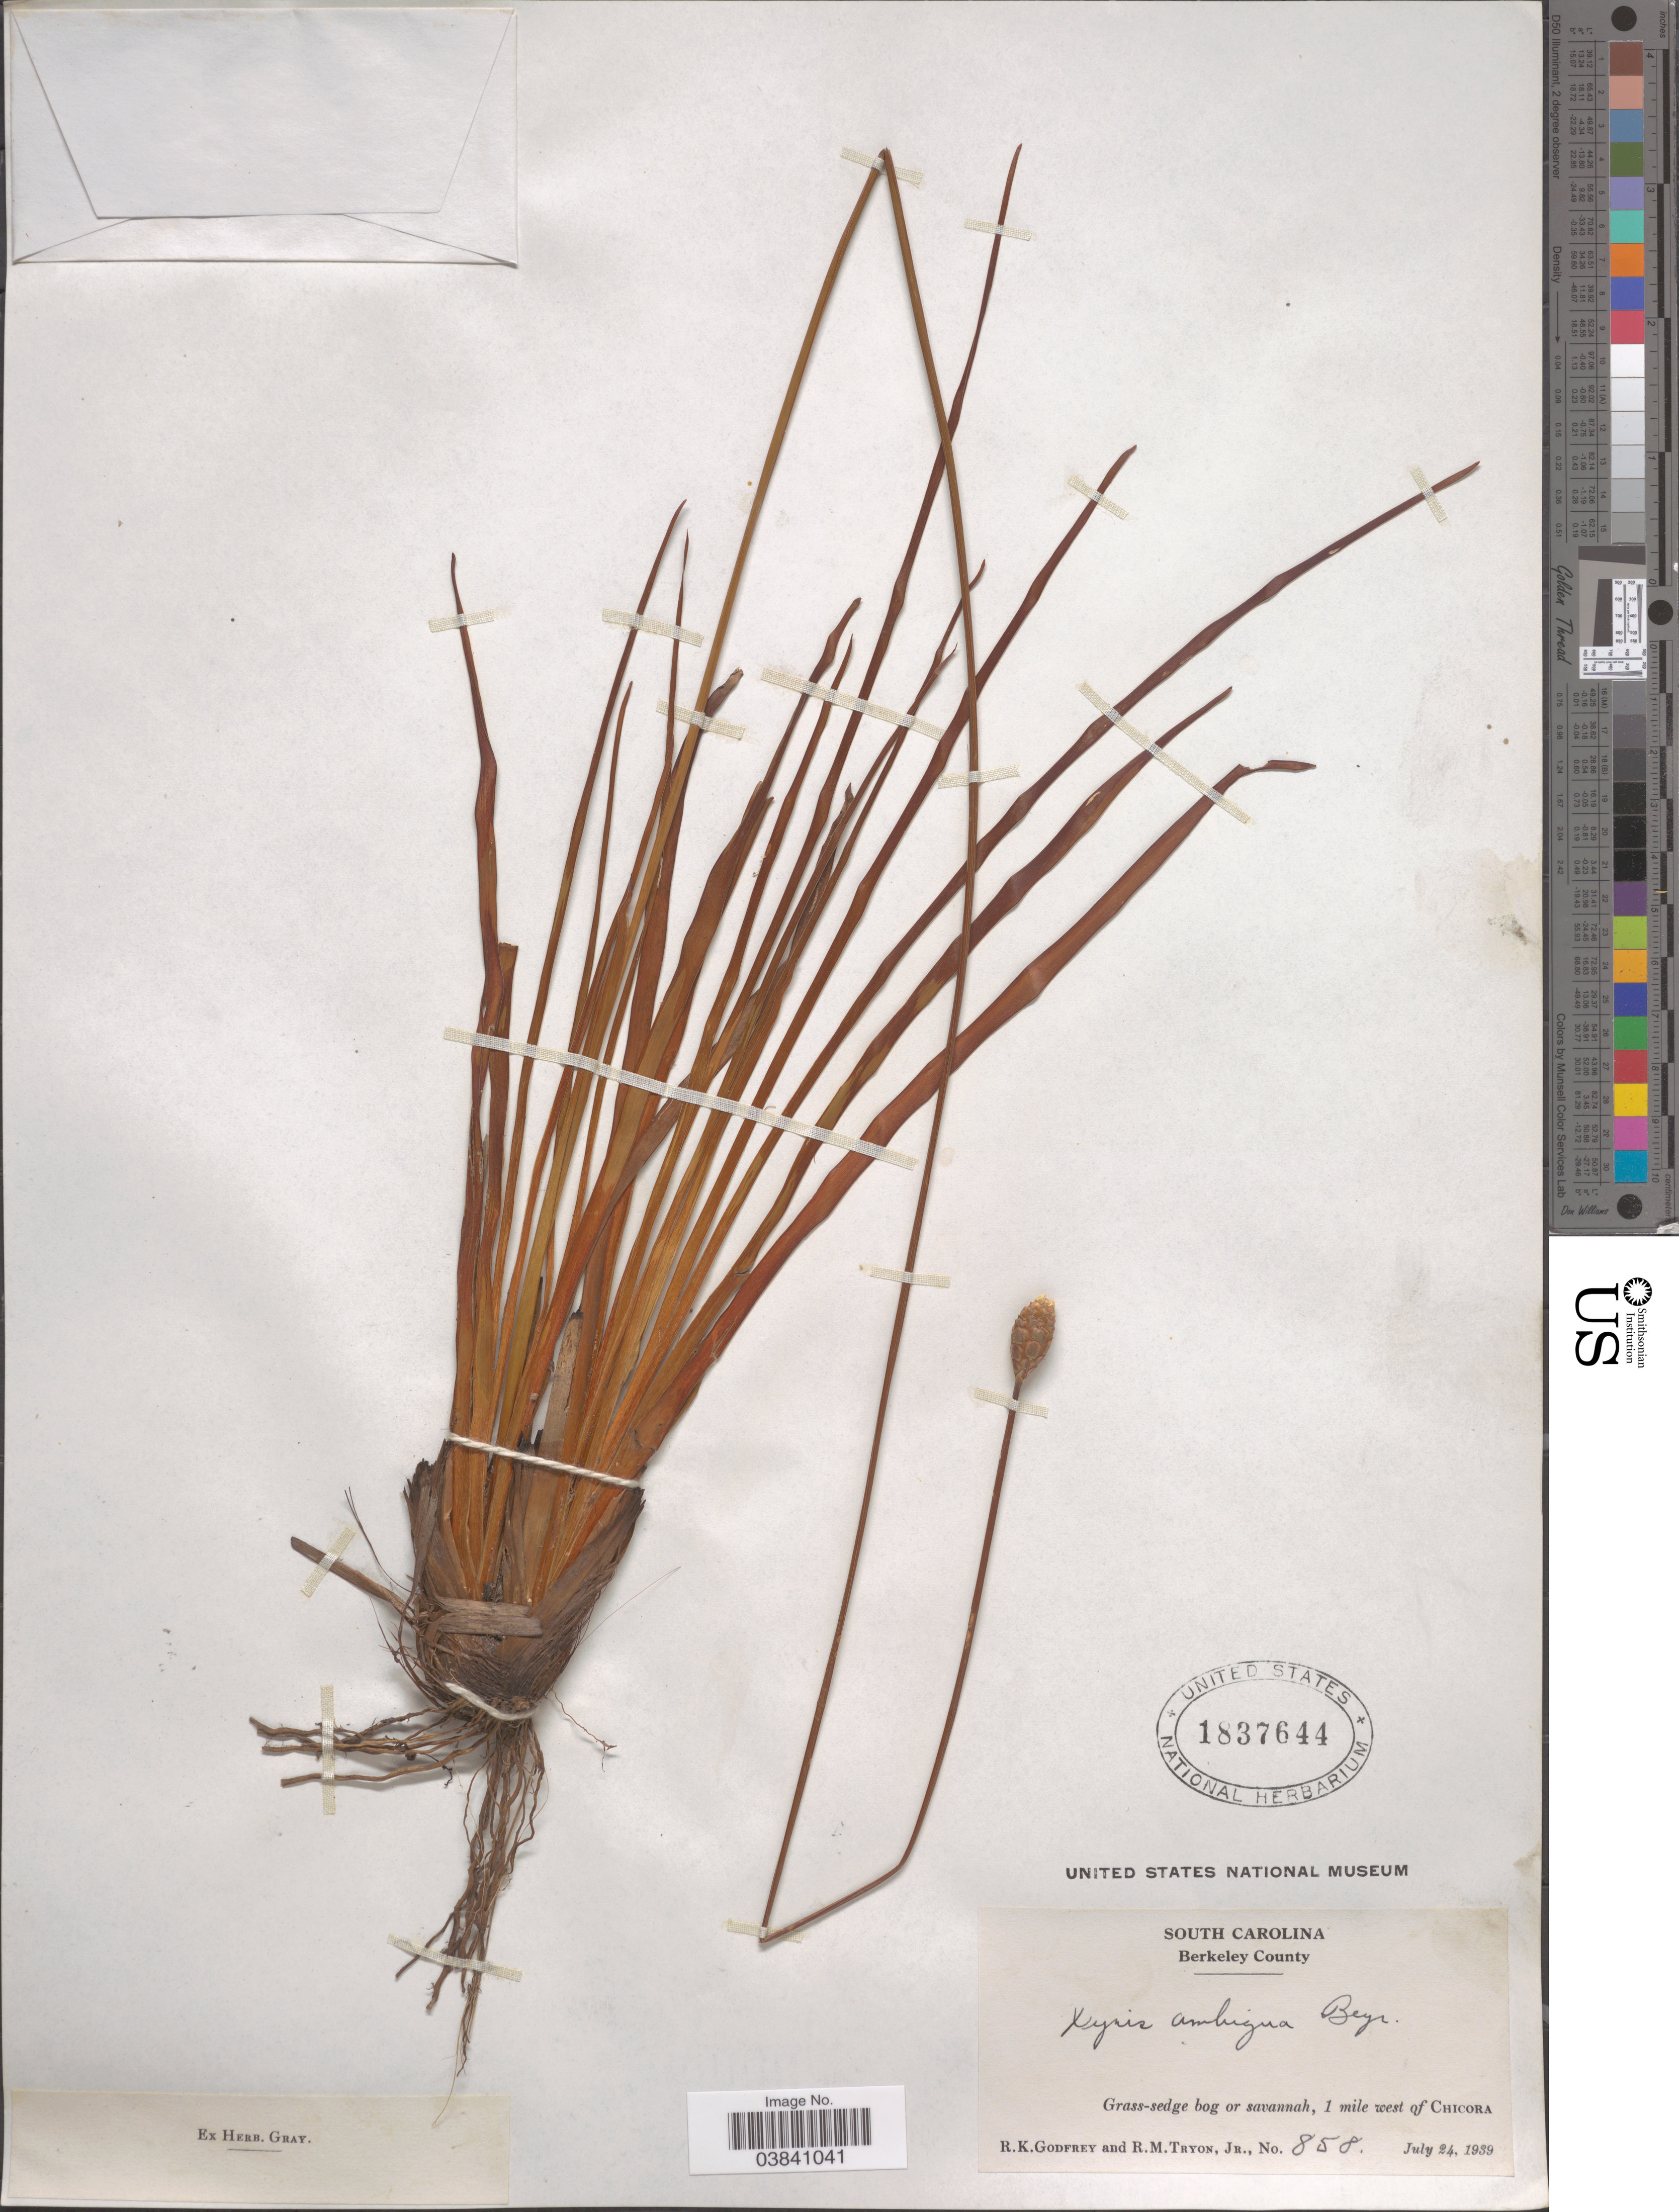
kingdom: Plantae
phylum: Tracheophyta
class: Liliopsida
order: Poales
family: Xyridaceae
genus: Xyris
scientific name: Xyris ambigua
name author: Beyr. ex Kunth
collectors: R. K. Godfrey & R. Tryon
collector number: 858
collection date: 1939-07-24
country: United States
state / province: South Carolina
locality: Berkeley County. 1 mile west of Chicora.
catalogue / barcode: US 1837644